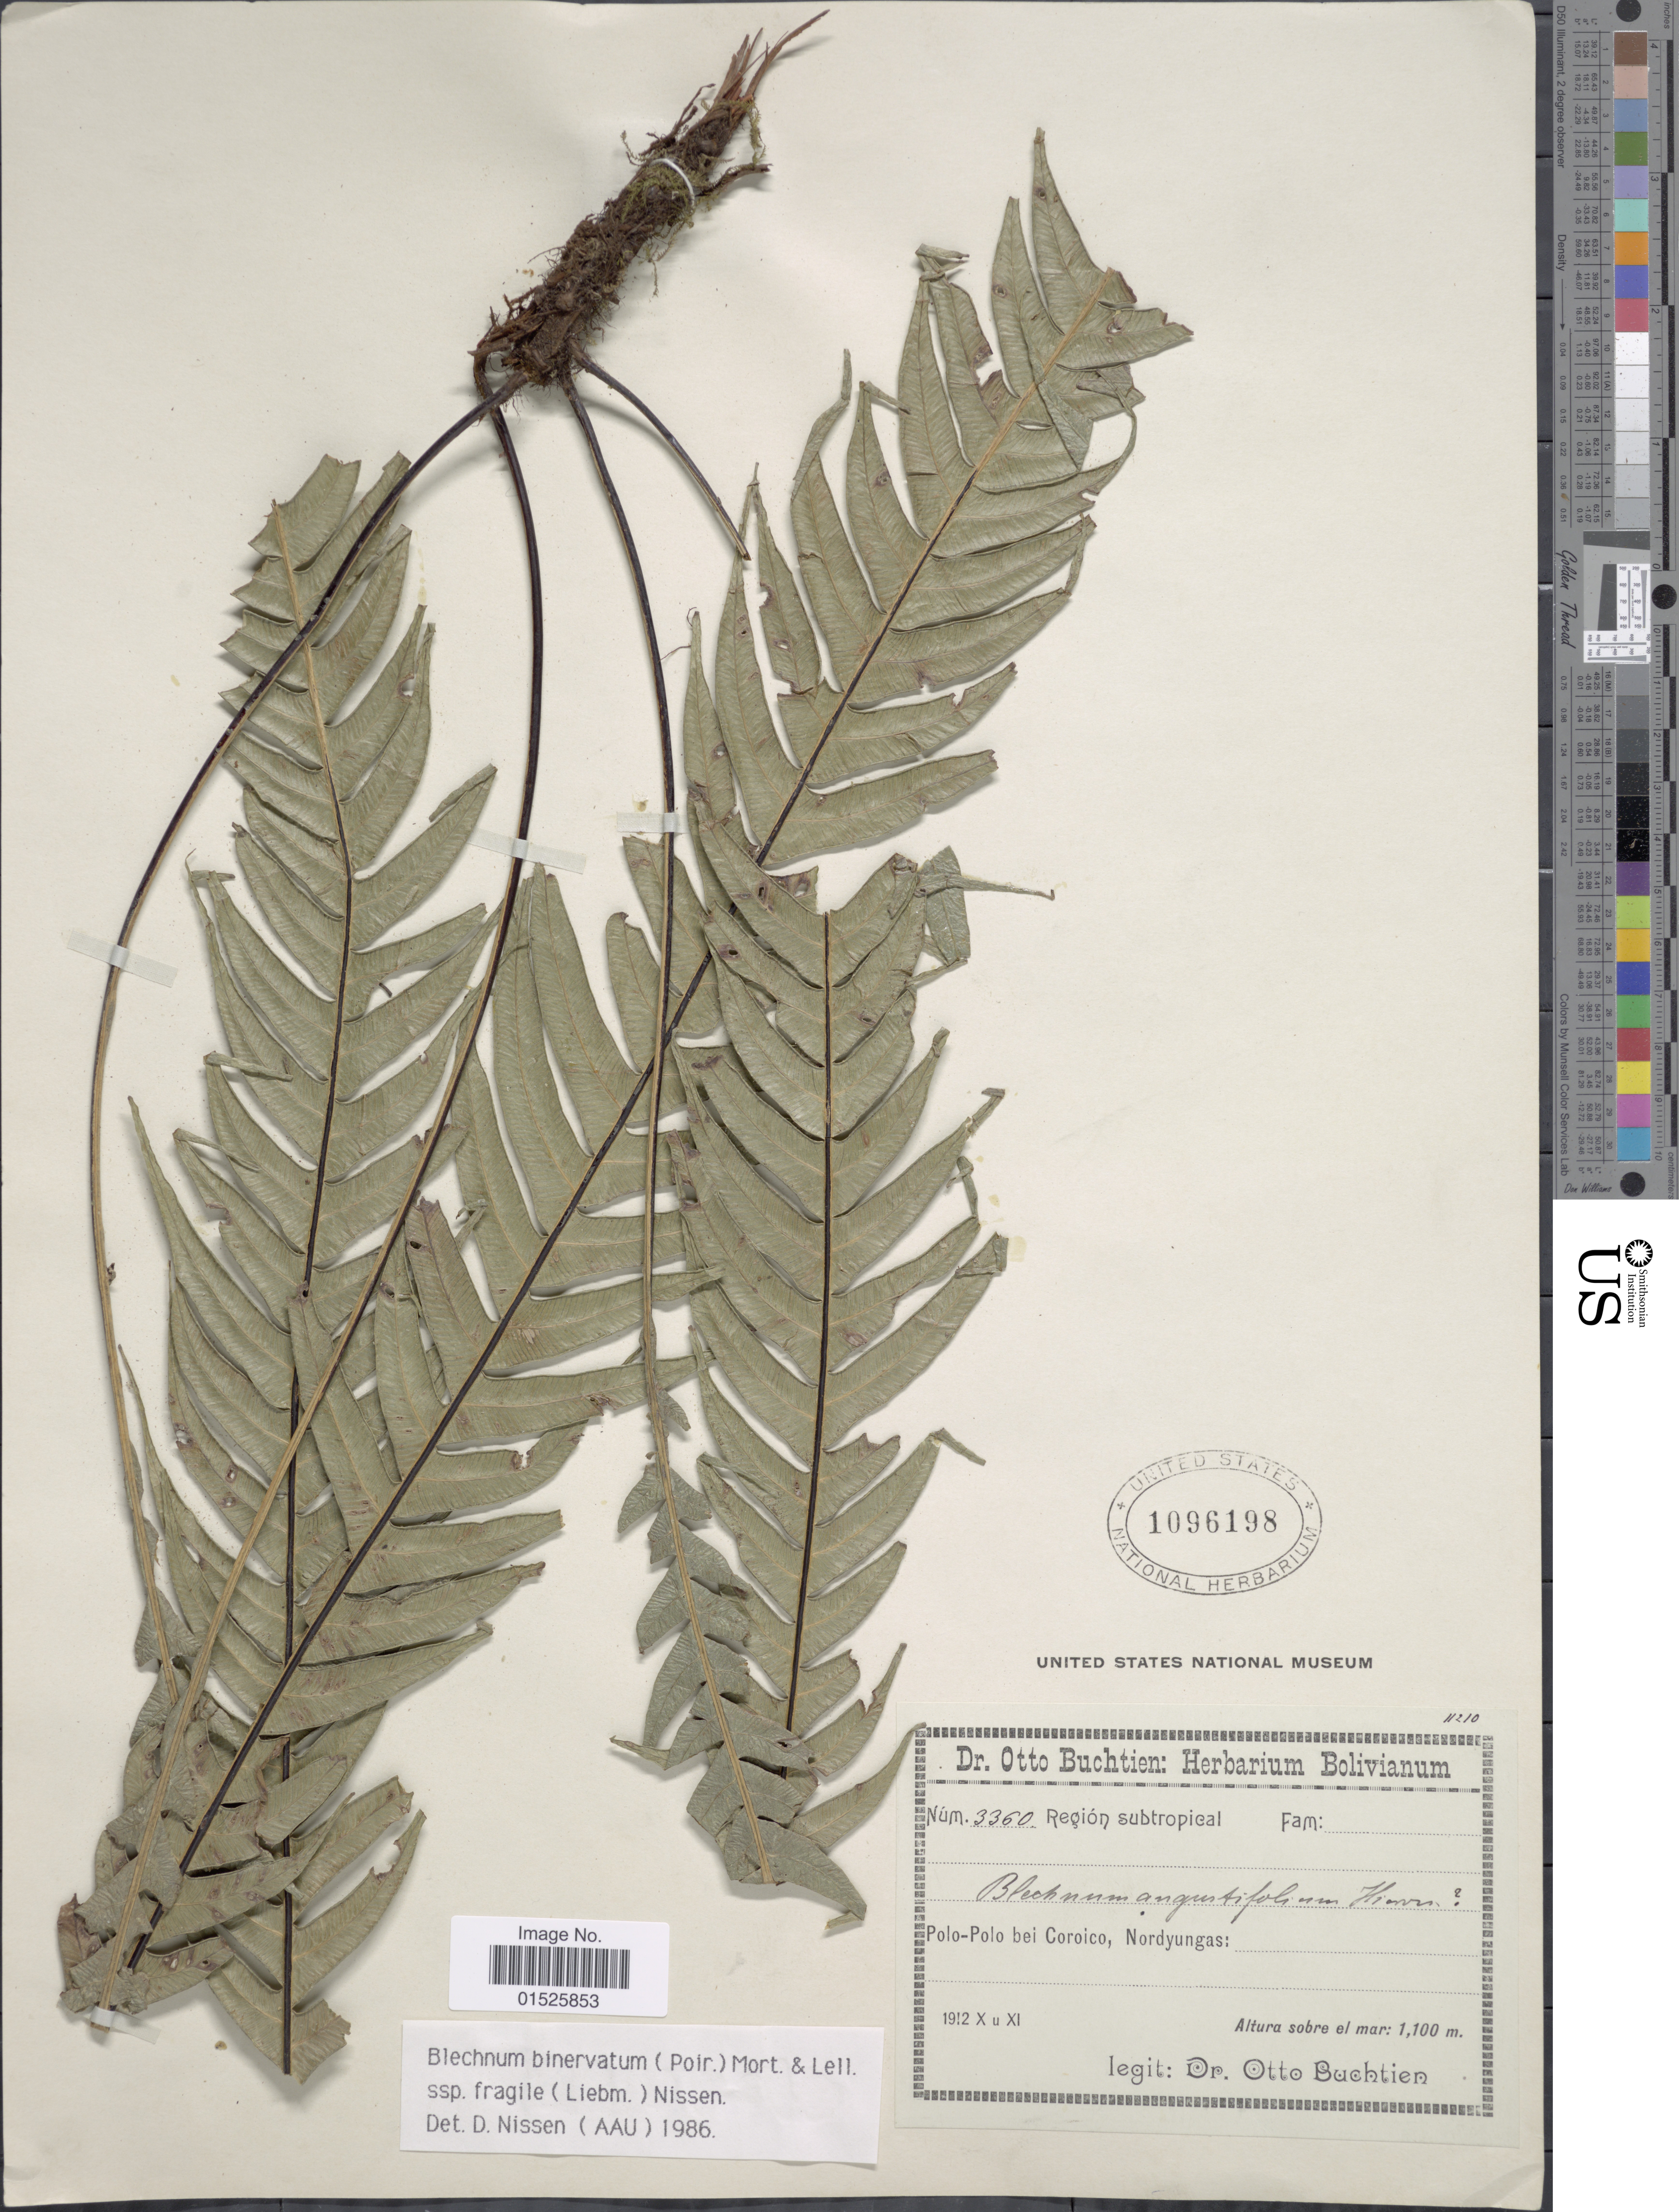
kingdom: Plantae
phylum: Tracheophyta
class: Polypodiopsida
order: Polypodiales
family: Blechnaceae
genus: Blechnum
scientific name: Blechnum ensiforme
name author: (Liebm.) C. Chr.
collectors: O. Buchtien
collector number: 3360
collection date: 1912-10/1912-11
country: Bolivia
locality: Región subtropical. Polo-Polo bei Coroico, Nordyungas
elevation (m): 1100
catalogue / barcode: US 1096198